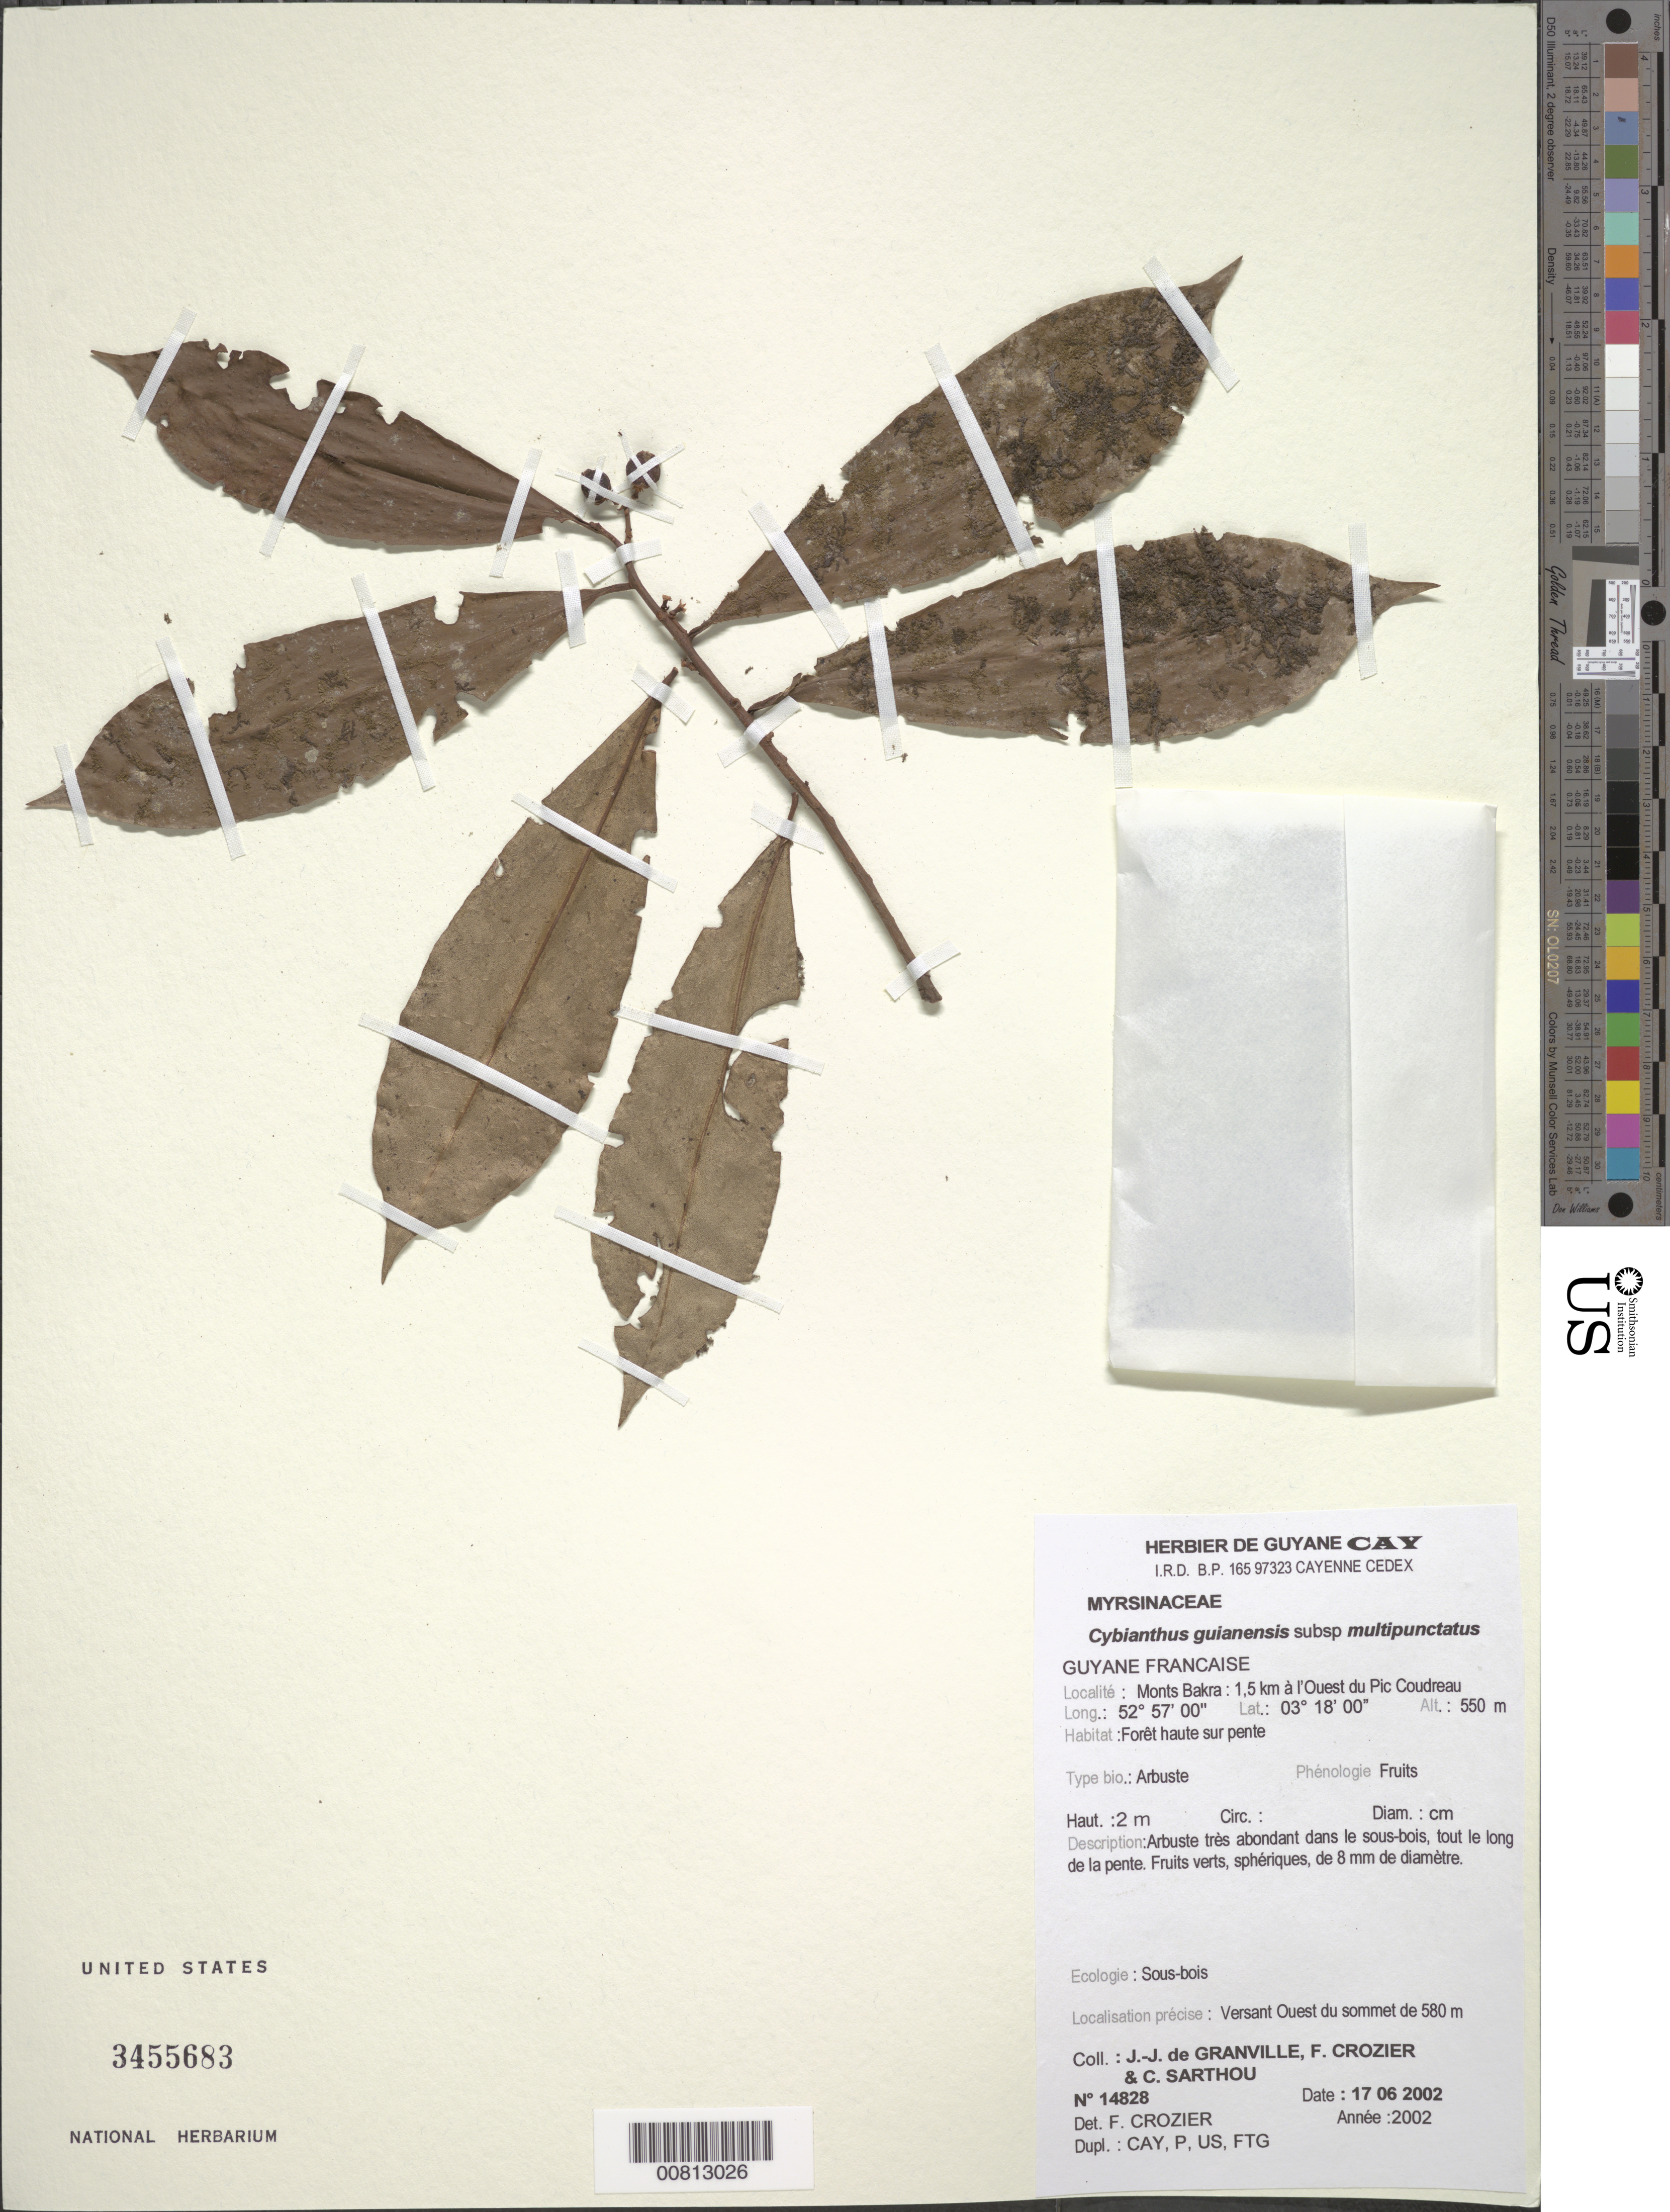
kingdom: Plantae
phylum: Tracheophyta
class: Magnoliopsida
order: Ericales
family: Primulaceae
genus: Cybianthus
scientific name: Cybianthus guyanensis subsp. multipunctatus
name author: (A. DC.) Pipoly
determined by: Crozier, F.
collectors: J.-J. de Granville, F. Crozier & C. Sarthou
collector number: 14828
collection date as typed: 17-Jun-02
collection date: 2002-06-17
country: French Guiana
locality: Monts Bakra, 1.5 km a l'Ouest du Pic Coudreau, versant ouest du sommet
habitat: Forêt haute sur pente; sous bois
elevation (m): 580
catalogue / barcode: US 3455683